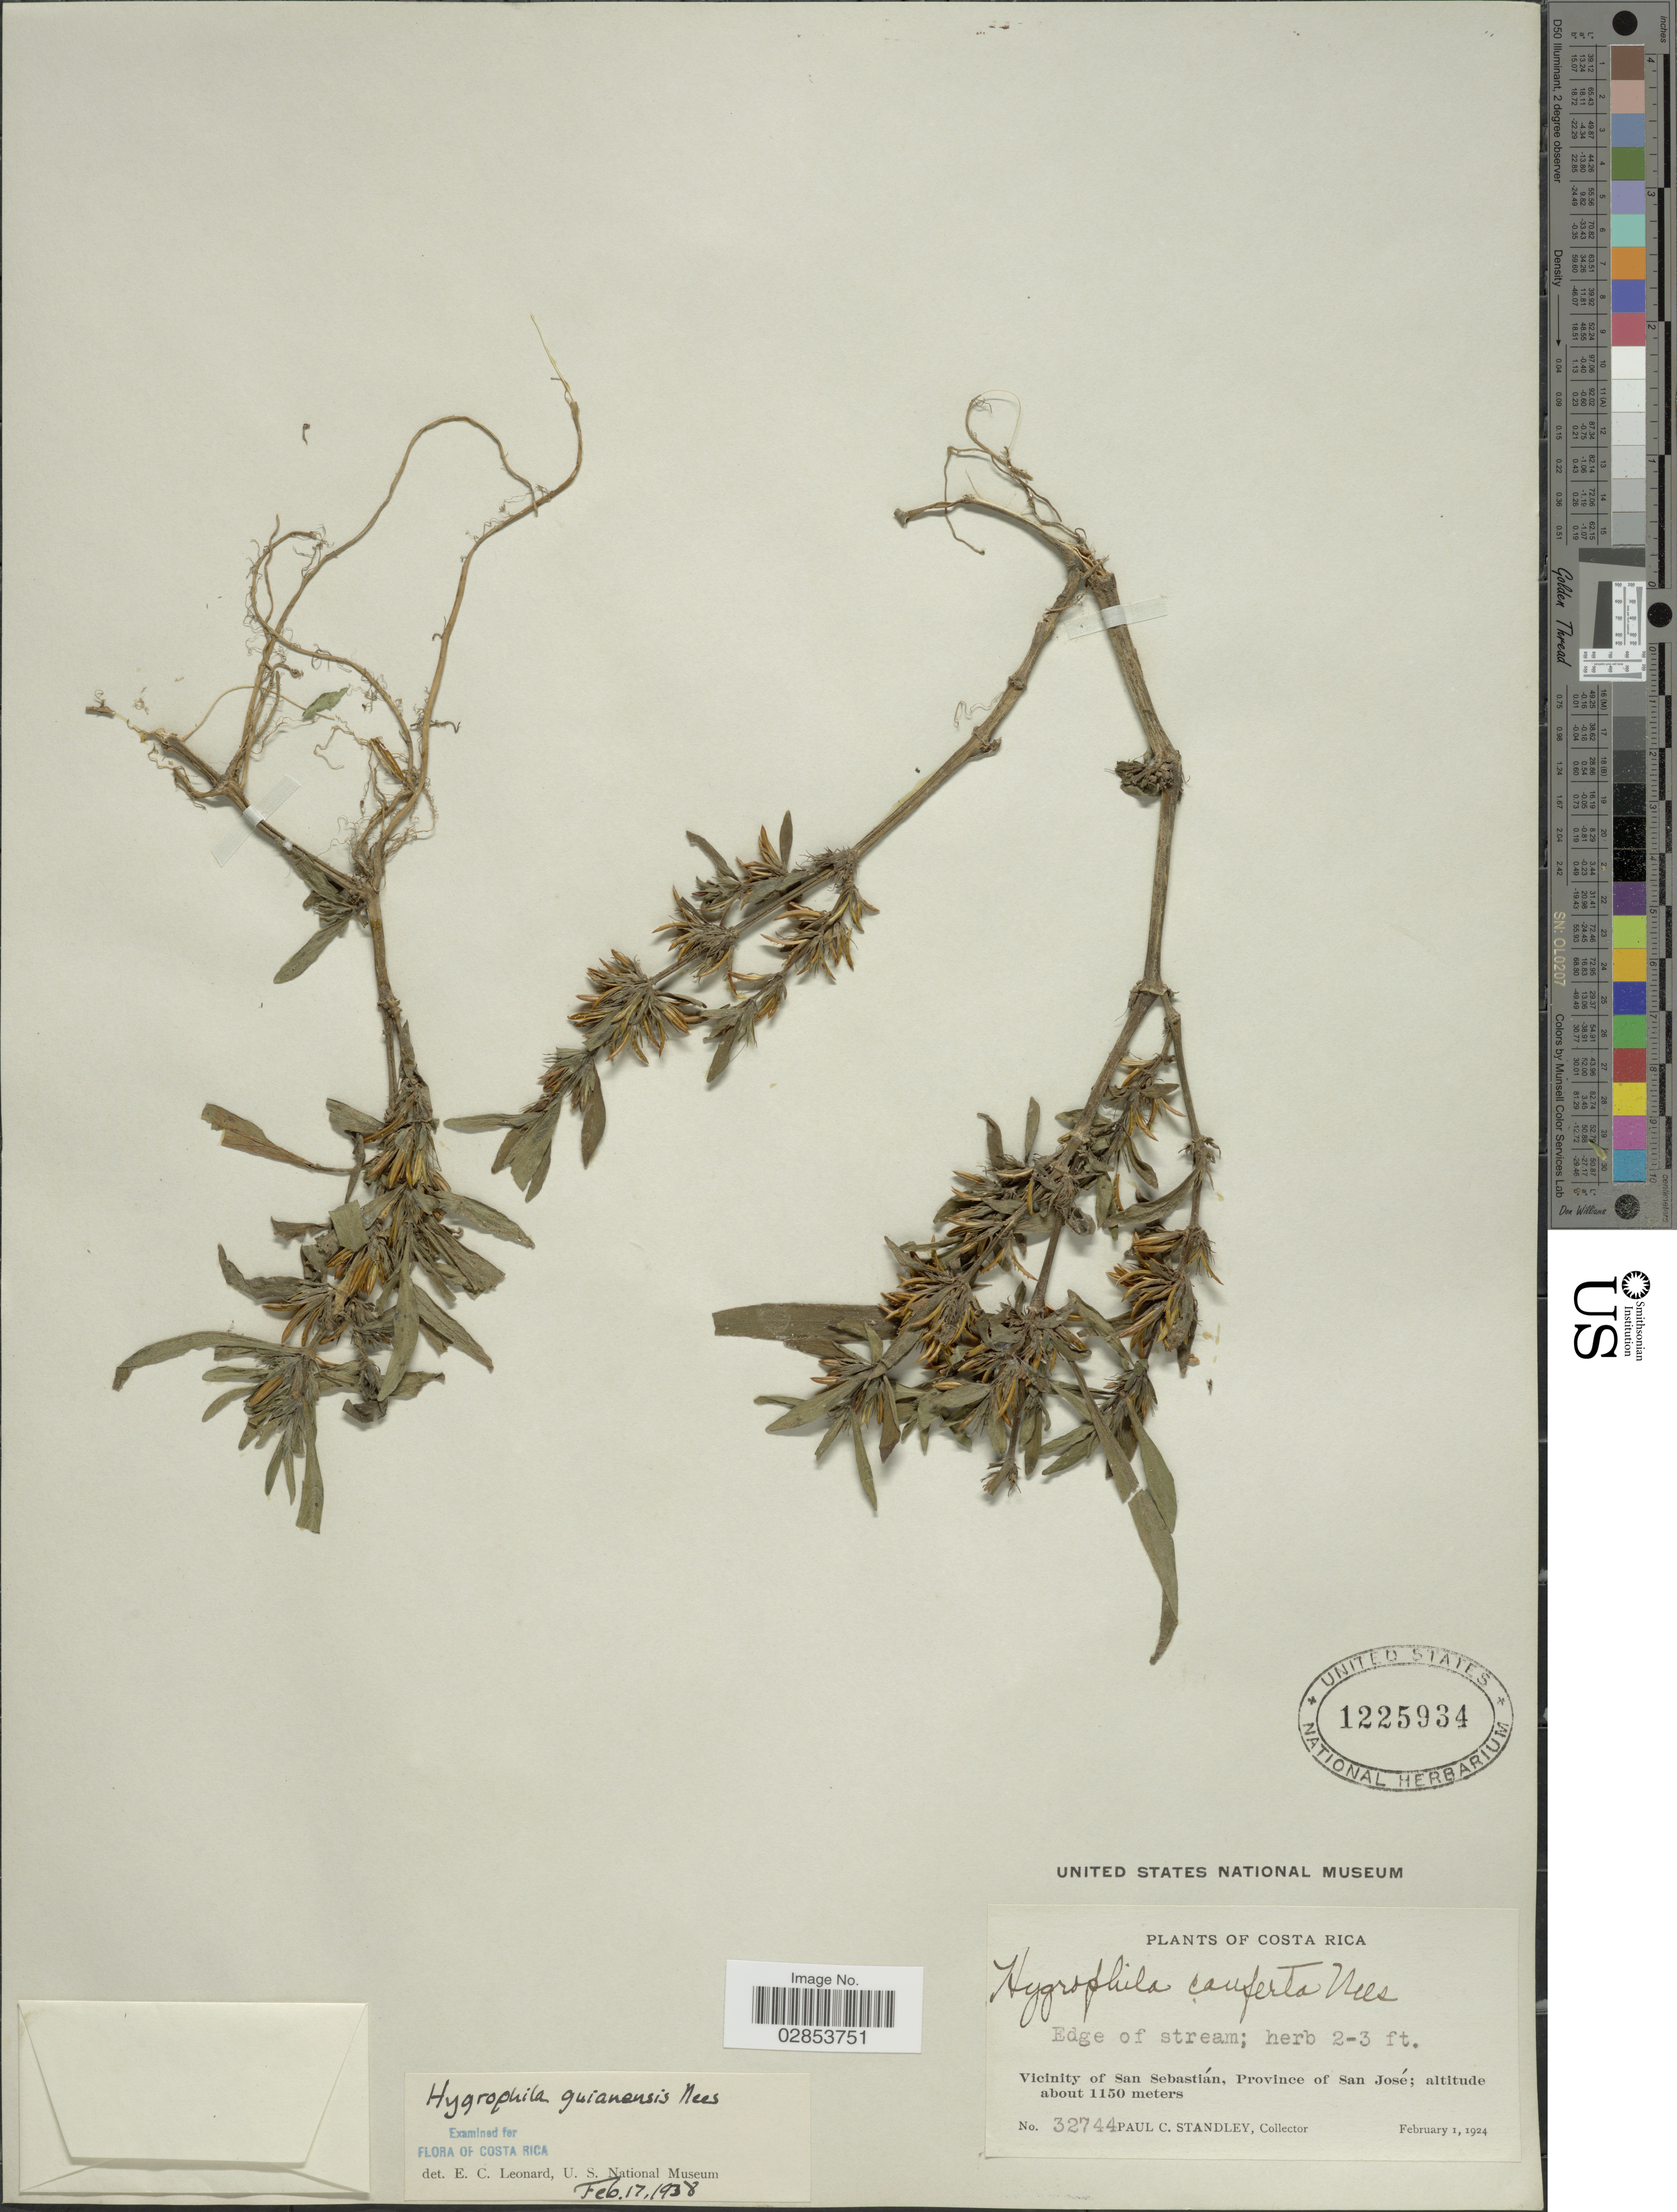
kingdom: Plantae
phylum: Tracheophyta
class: Magnoliopsida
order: Lamiales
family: Acanthaceae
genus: Hygrophila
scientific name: Hygrophila costata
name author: Nees & T. Nees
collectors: P. C. Standley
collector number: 32744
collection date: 1924-02-01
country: Costa Rica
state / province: San José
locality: Vicinity of San Sebastián.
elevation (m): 1150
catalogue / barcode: US 1225934